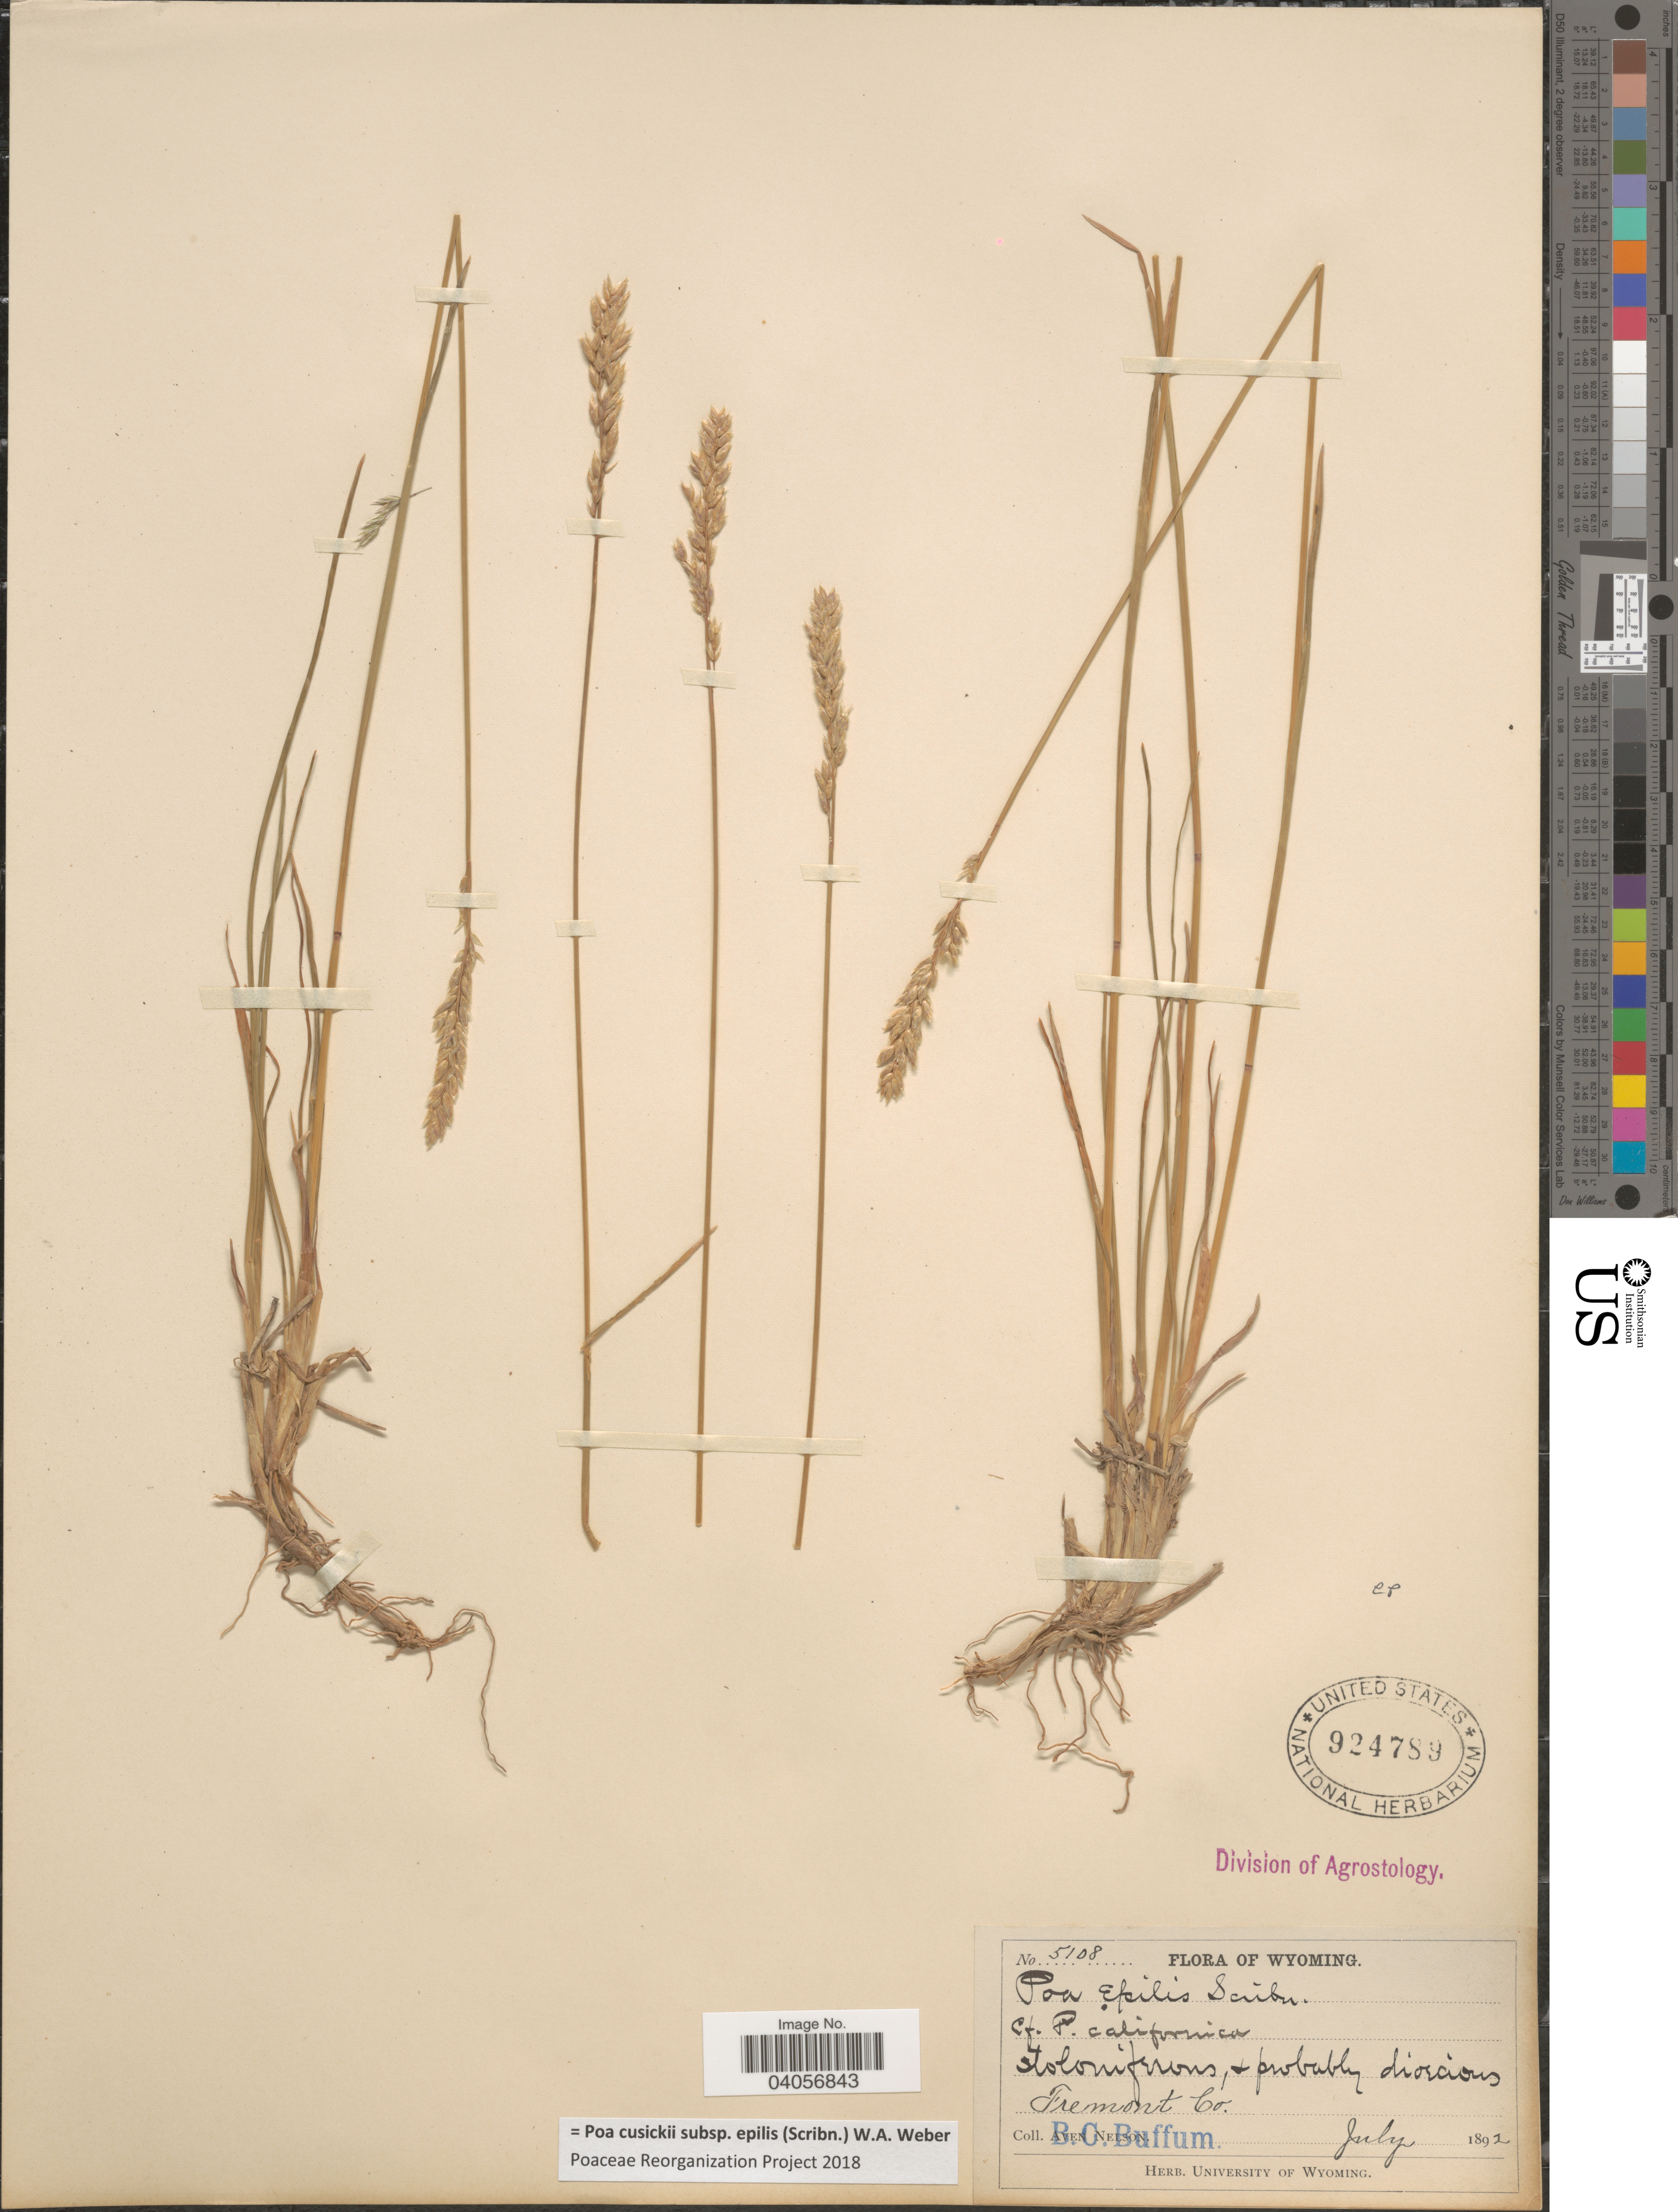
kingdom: Plantae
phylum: Tracheophyta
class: Liliopsida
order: Poales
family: Poaceae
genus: Poa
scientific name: Poa cusickii subsp. epilis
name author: (Scribn.) W.A. Weber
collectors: B. Buffum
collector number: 5108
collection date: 1892-07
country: United States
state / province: Wyoming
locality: Fremont Co.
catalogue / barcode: US 924789